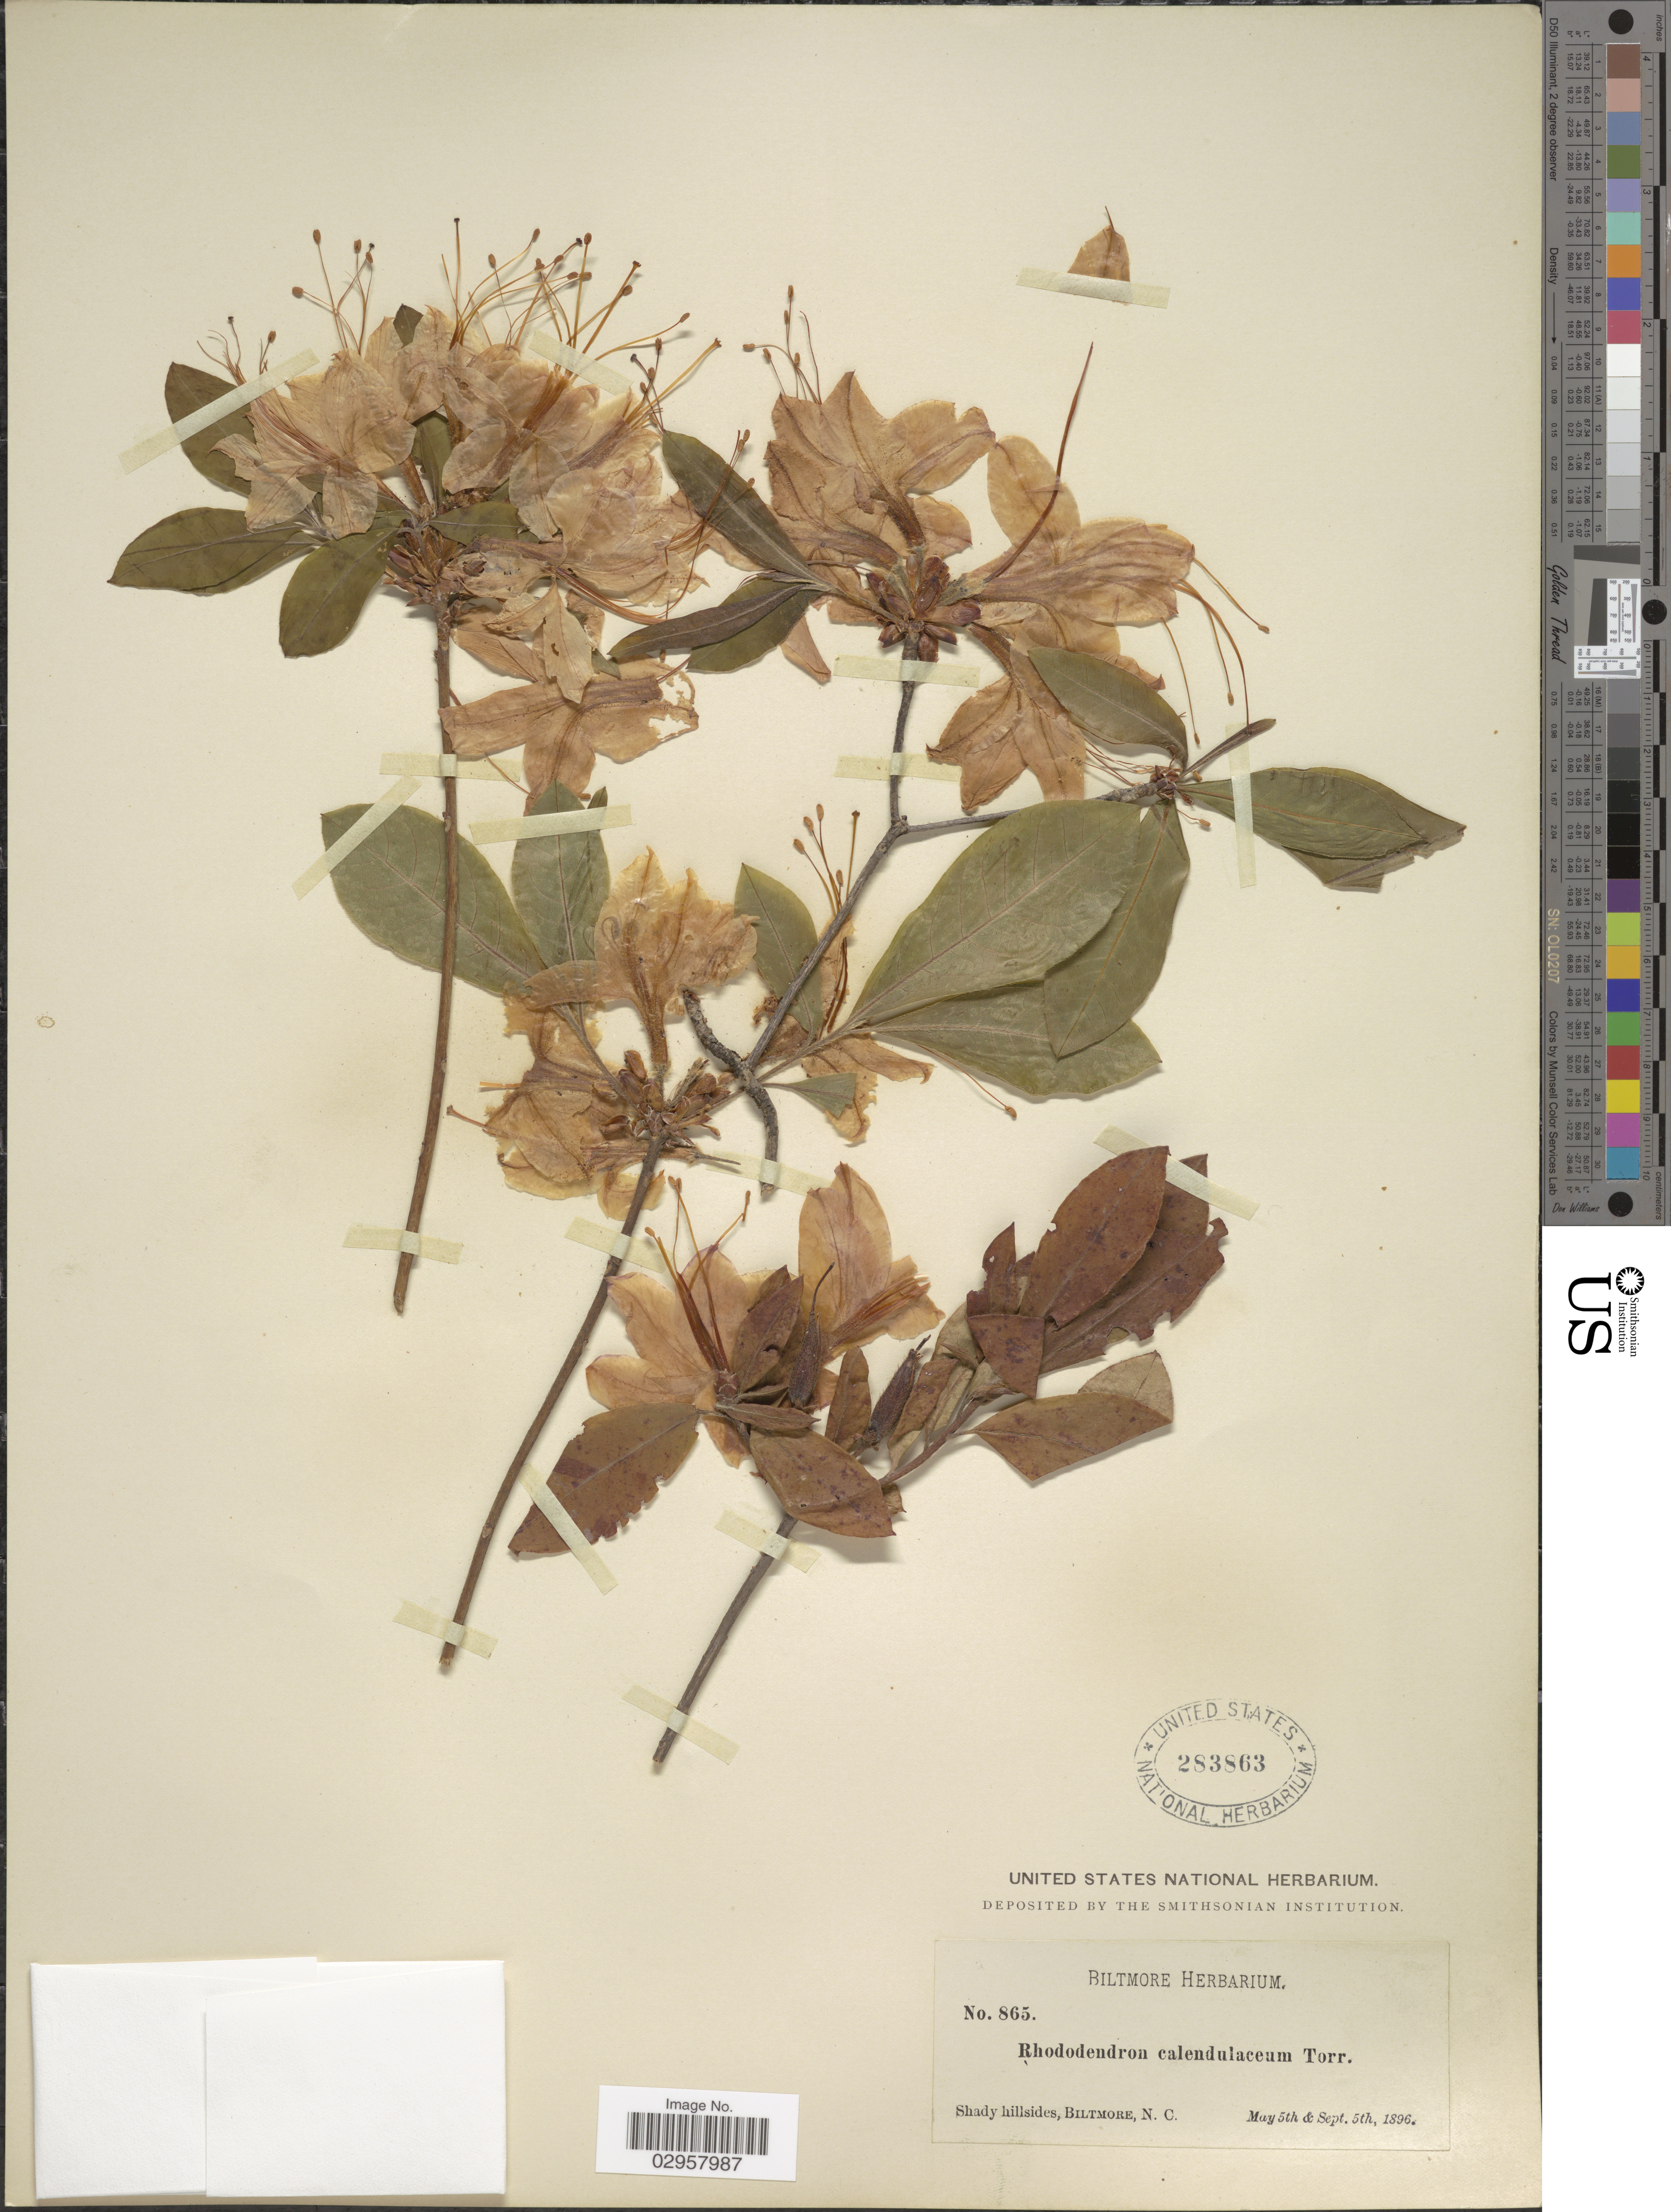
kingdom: Plantae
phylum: Tracheophyta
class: Magnoliopsida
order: Ericales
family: Ericaceae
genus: Rhododendron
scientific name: Rhododendron calendulaceum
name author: (Michx.) Torr.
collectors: ex herb. Biltmore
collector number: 865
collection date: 1896-05-05/1896-09-05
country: United States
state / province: North Carolina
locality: Shady hillsides, Biltmore.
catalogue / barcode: US 283863